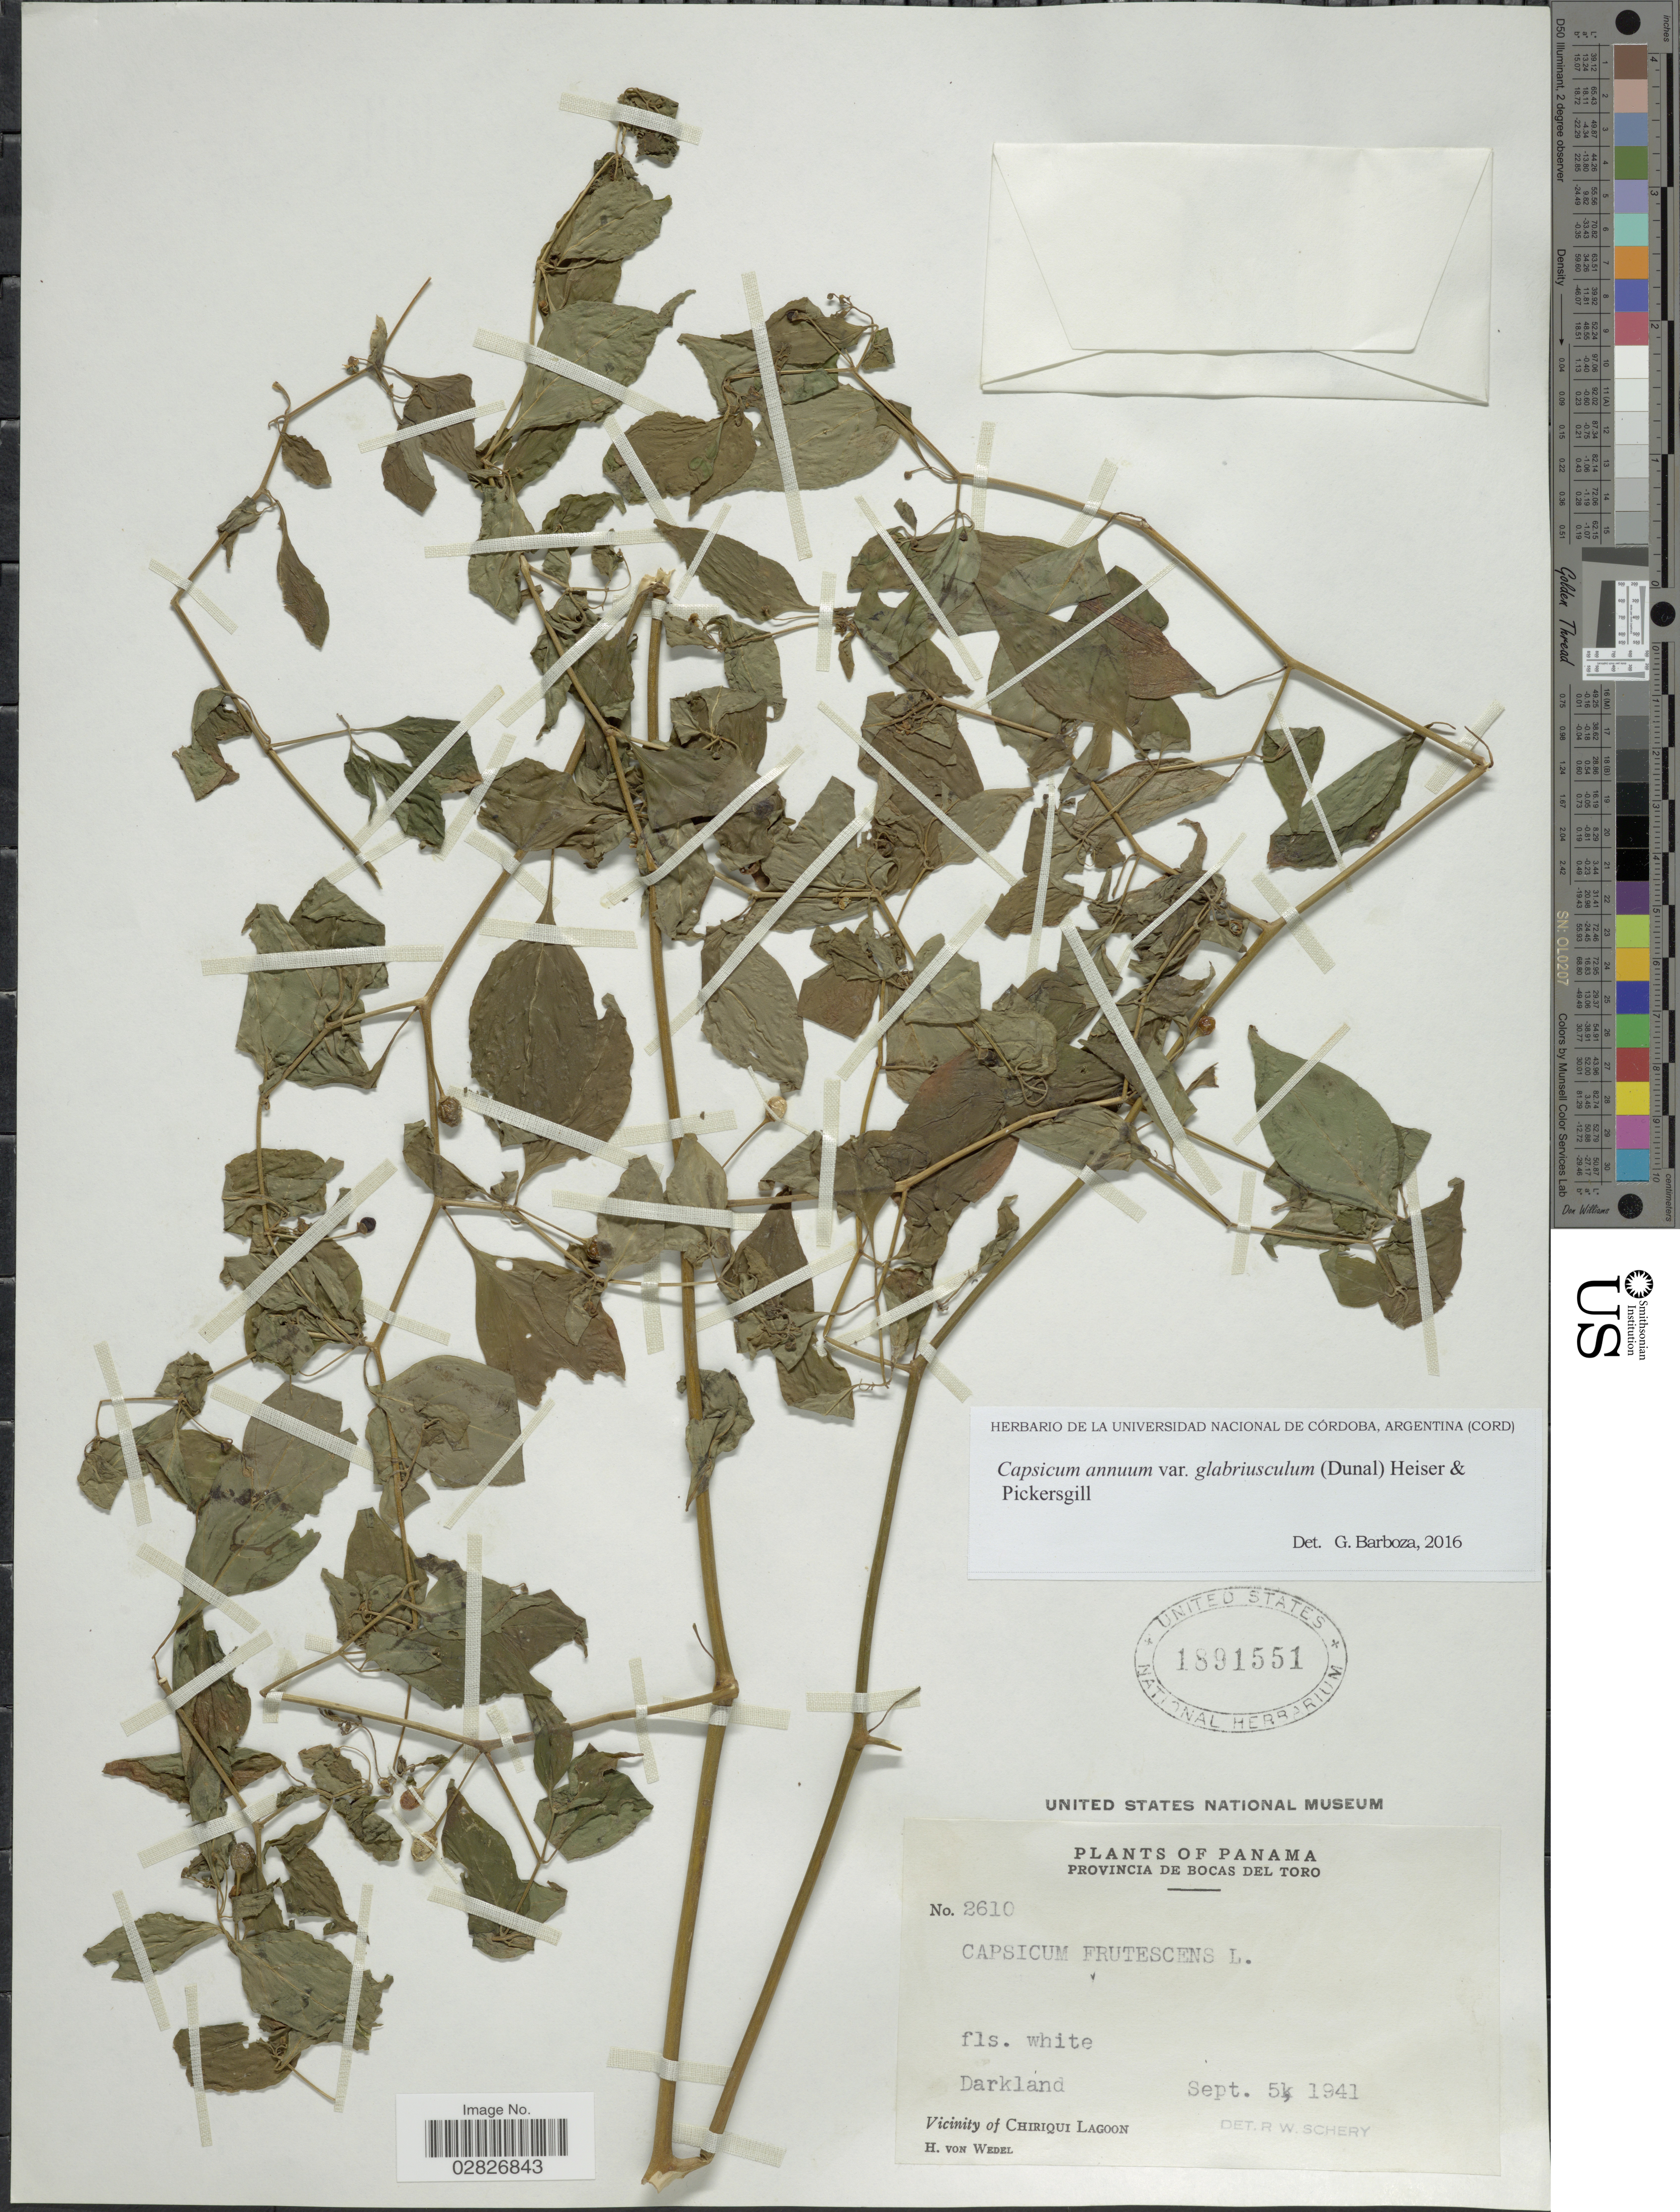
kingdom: Plantae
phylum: Tracheophyta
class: Magnoliopsida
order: Solanales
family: Solanaceae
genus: Capsicum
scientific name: Capsicum annuum var. glabriusculum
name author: (Dunal) Heiser & Pickersgill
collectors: H. von Wedel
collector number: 2610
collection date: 1941-09-05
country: Panama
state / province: Bocas del Toro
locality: Darkland, vicinity of Chiriqui Lagoon.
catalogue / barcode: US 1891551